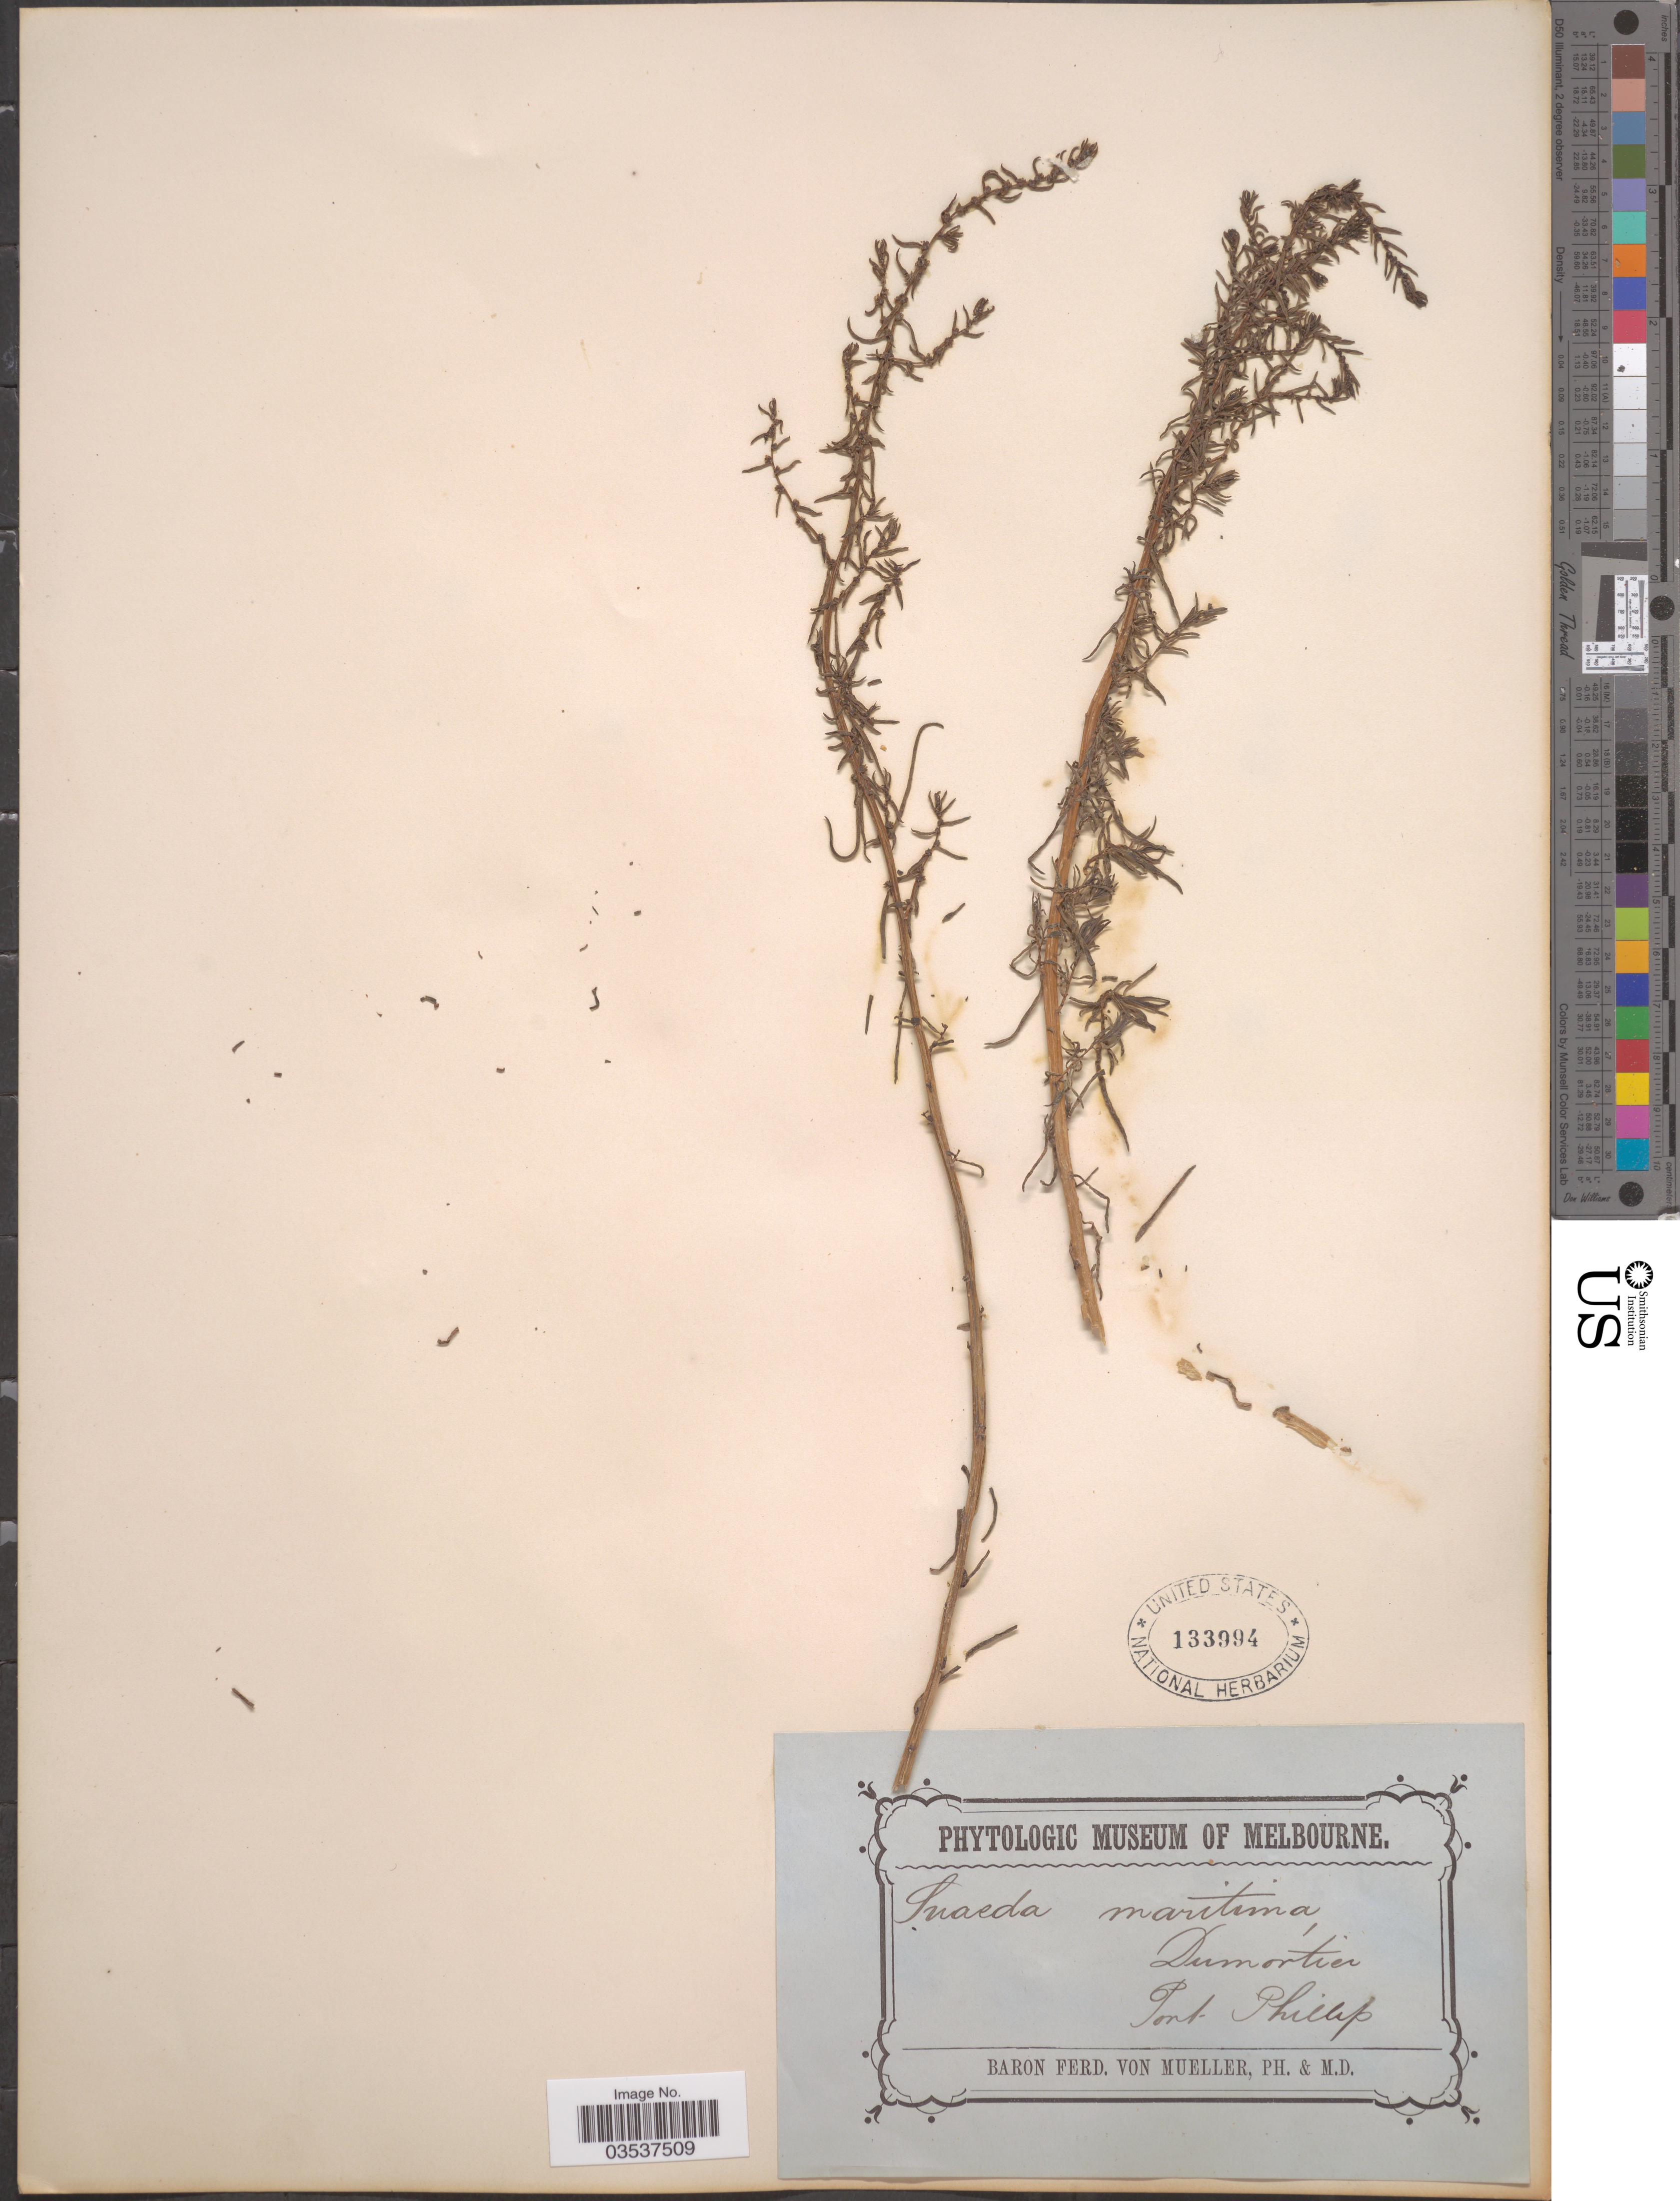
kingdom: Plantae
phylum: Tracheophyta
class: Magnoliopsida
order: Caryophyllales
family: Amaranthaceae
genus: Suaeda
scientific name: Suaeda maritima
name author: (L.) Dumort.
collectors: F. Mueller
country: Australia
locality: Dumortier. Port Phillip.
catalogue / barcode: US 133994